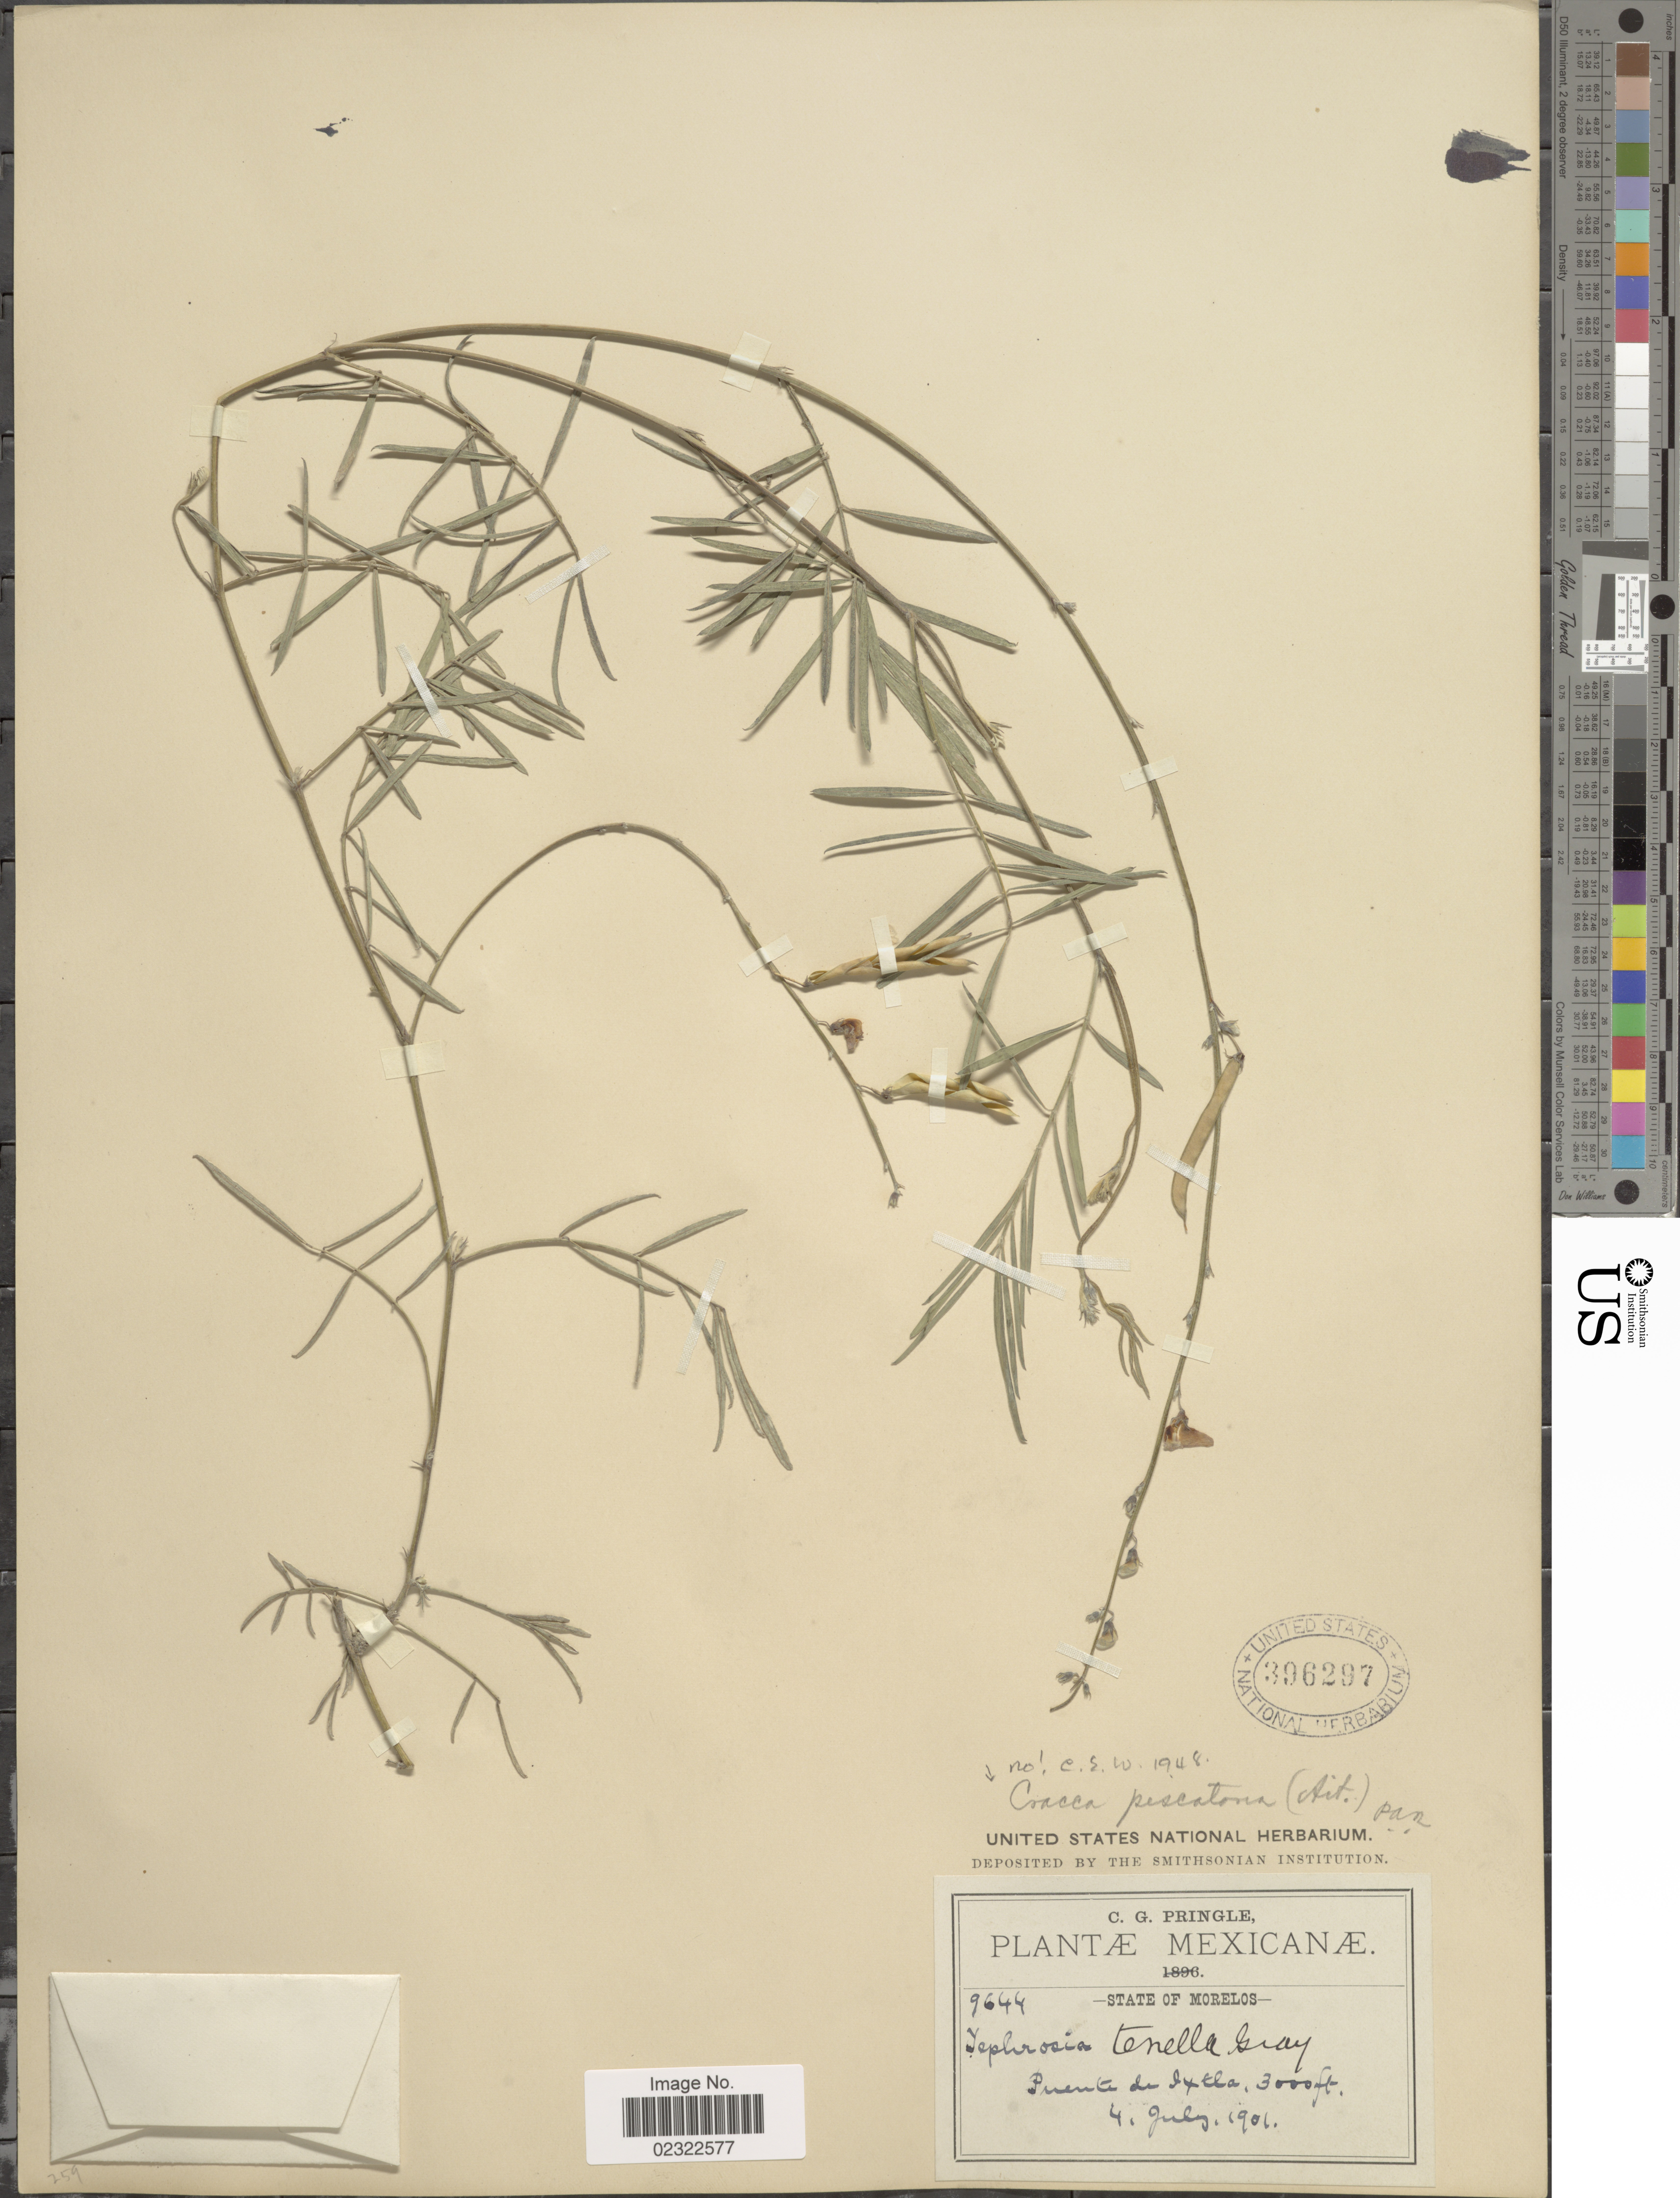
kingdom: Plantae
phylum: Tracheophyta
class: Magnoliopsida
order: Fabales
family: Fabaceae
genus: Tephrosia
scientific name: Tephrosia tenella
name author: A. Gray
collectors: C. G. Pringle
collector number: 9644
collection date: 1901-07-04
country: Mexico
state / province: Morelos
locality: State of Morelos. Puente de Ixtla.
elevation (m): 914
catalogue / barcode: US 396297